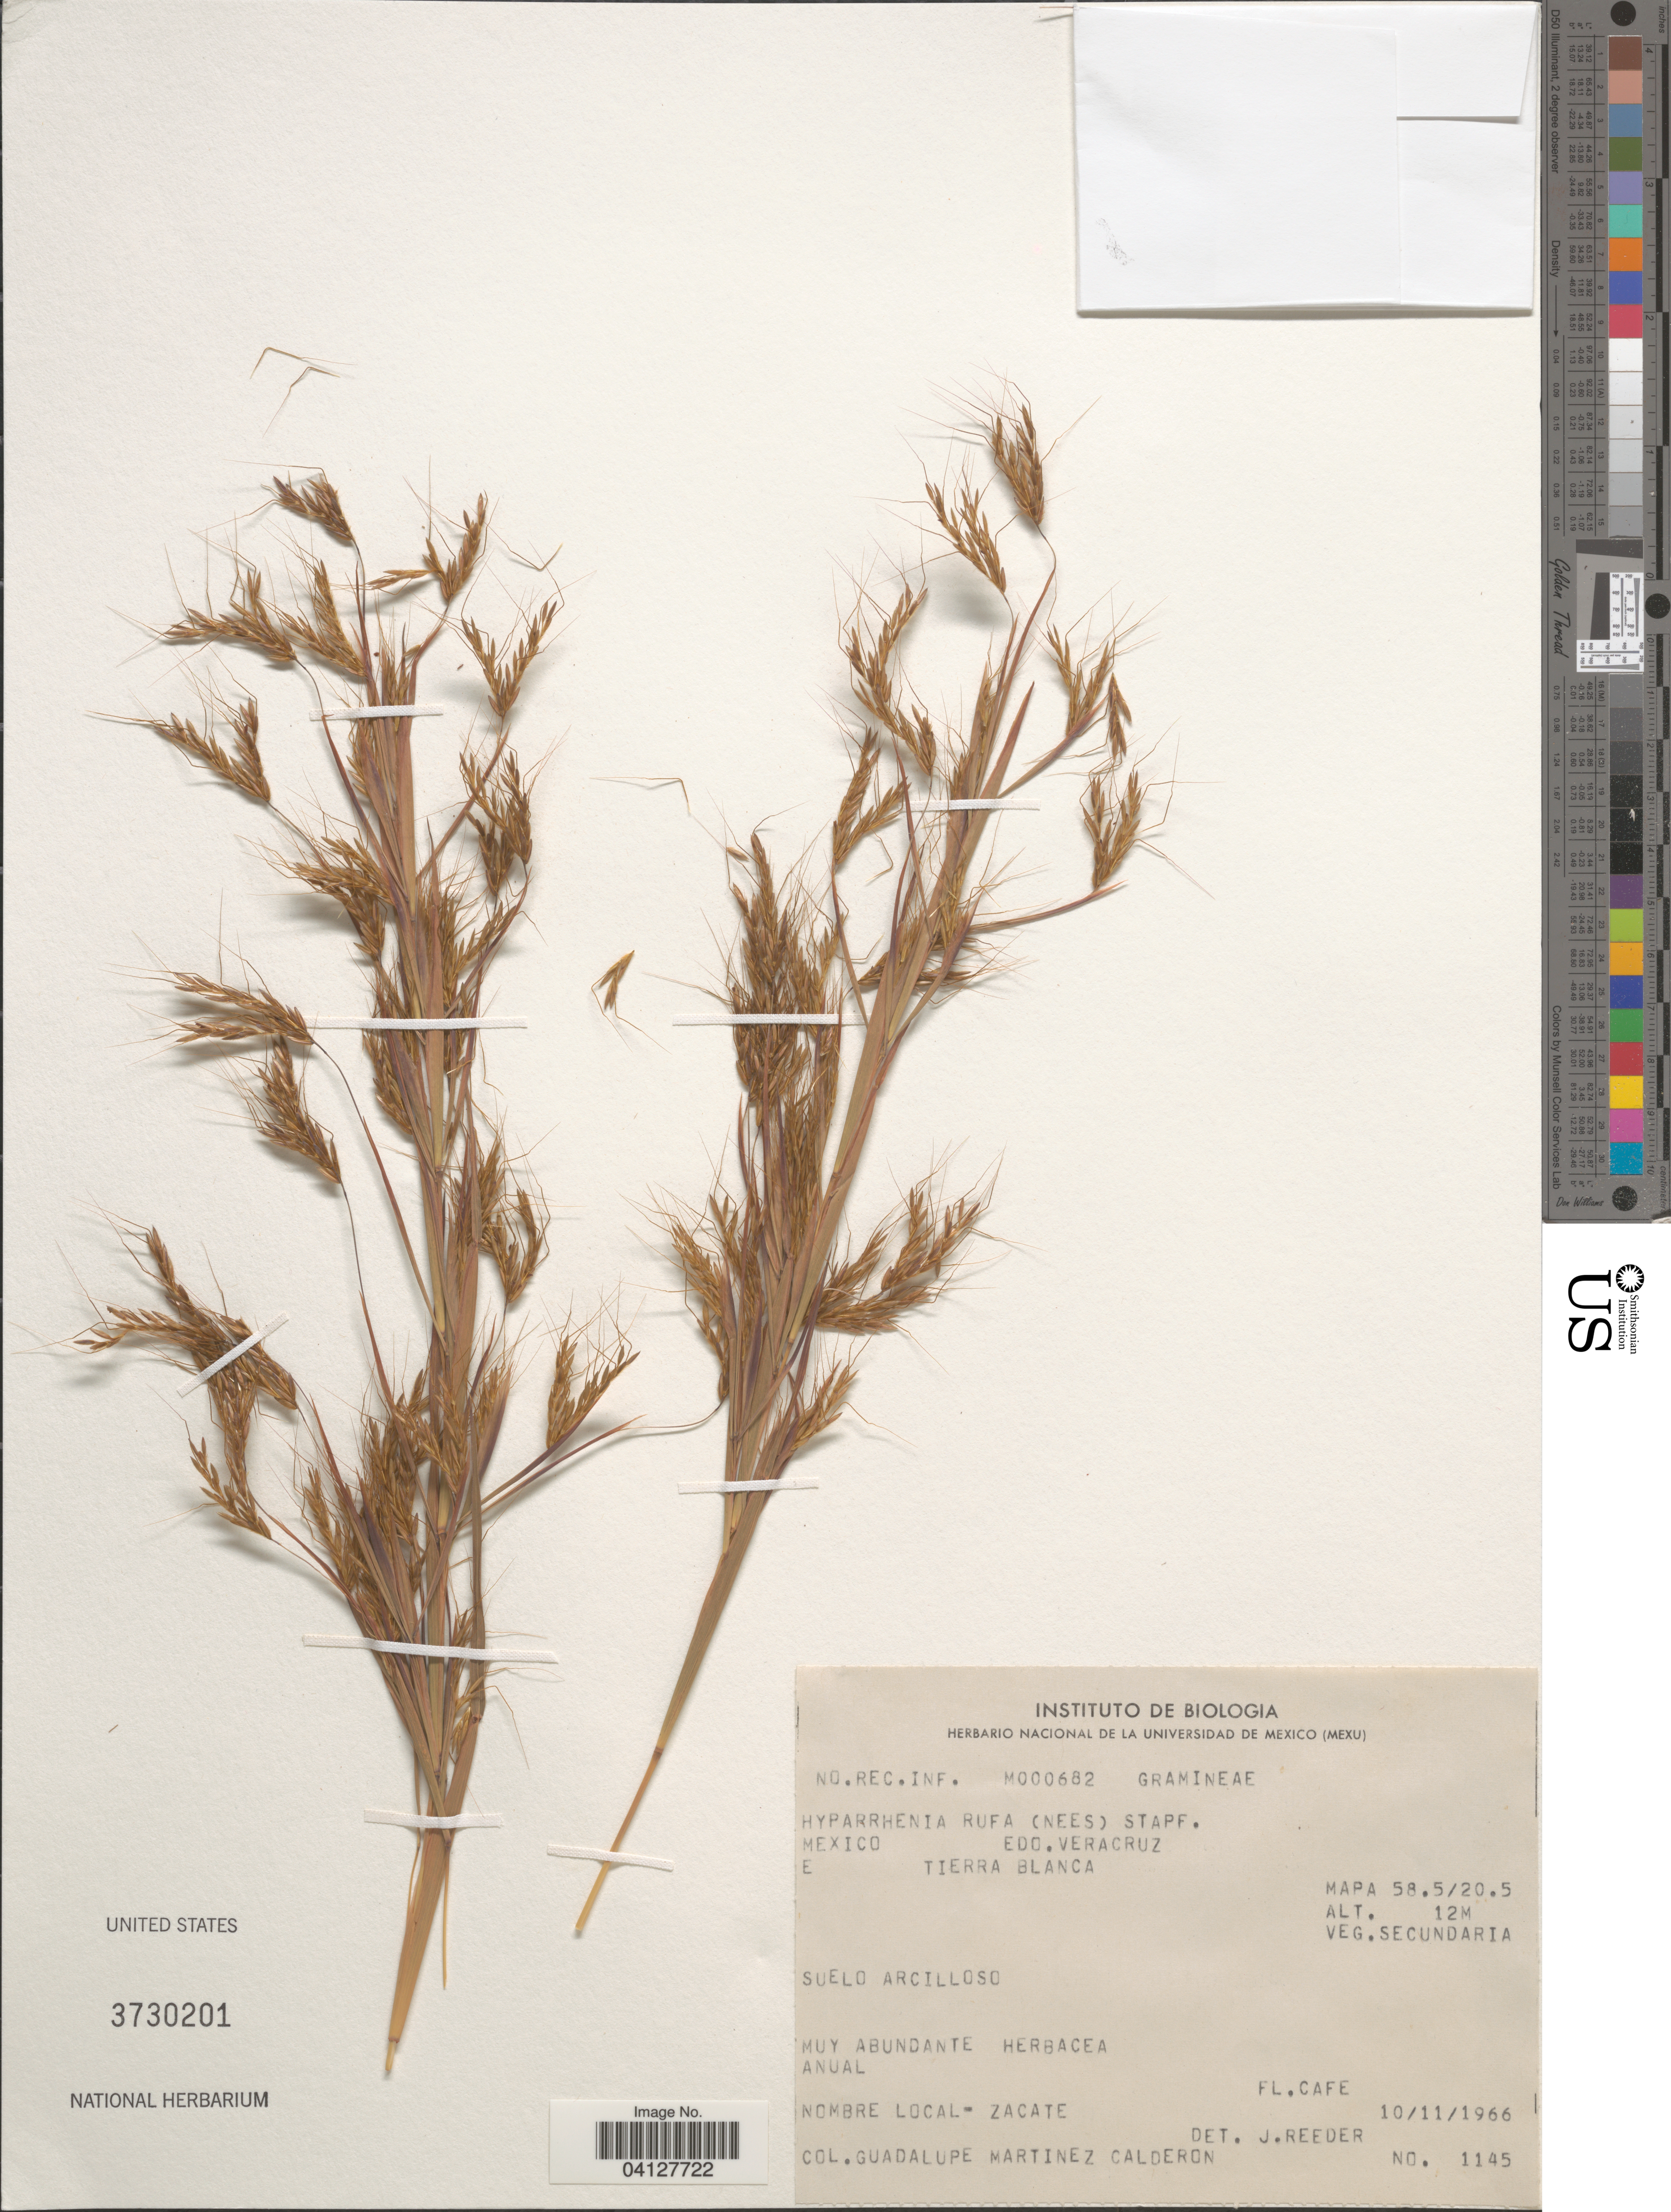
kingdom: Plantae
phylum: Tracheophyta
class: Liliopsida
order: Poales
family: Poaceae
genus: Hyparrhenia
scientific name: Hyparrhenia rufa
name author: (Nees) Stapf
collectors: G. Martinez-C.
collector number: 1145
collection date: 1966-11-10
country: Mexico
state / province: Veracruz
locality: Edo. Veracruz. E Tierra Blanca. Mapa 58.5/20.5.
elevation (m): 12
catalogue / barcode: US 3730201